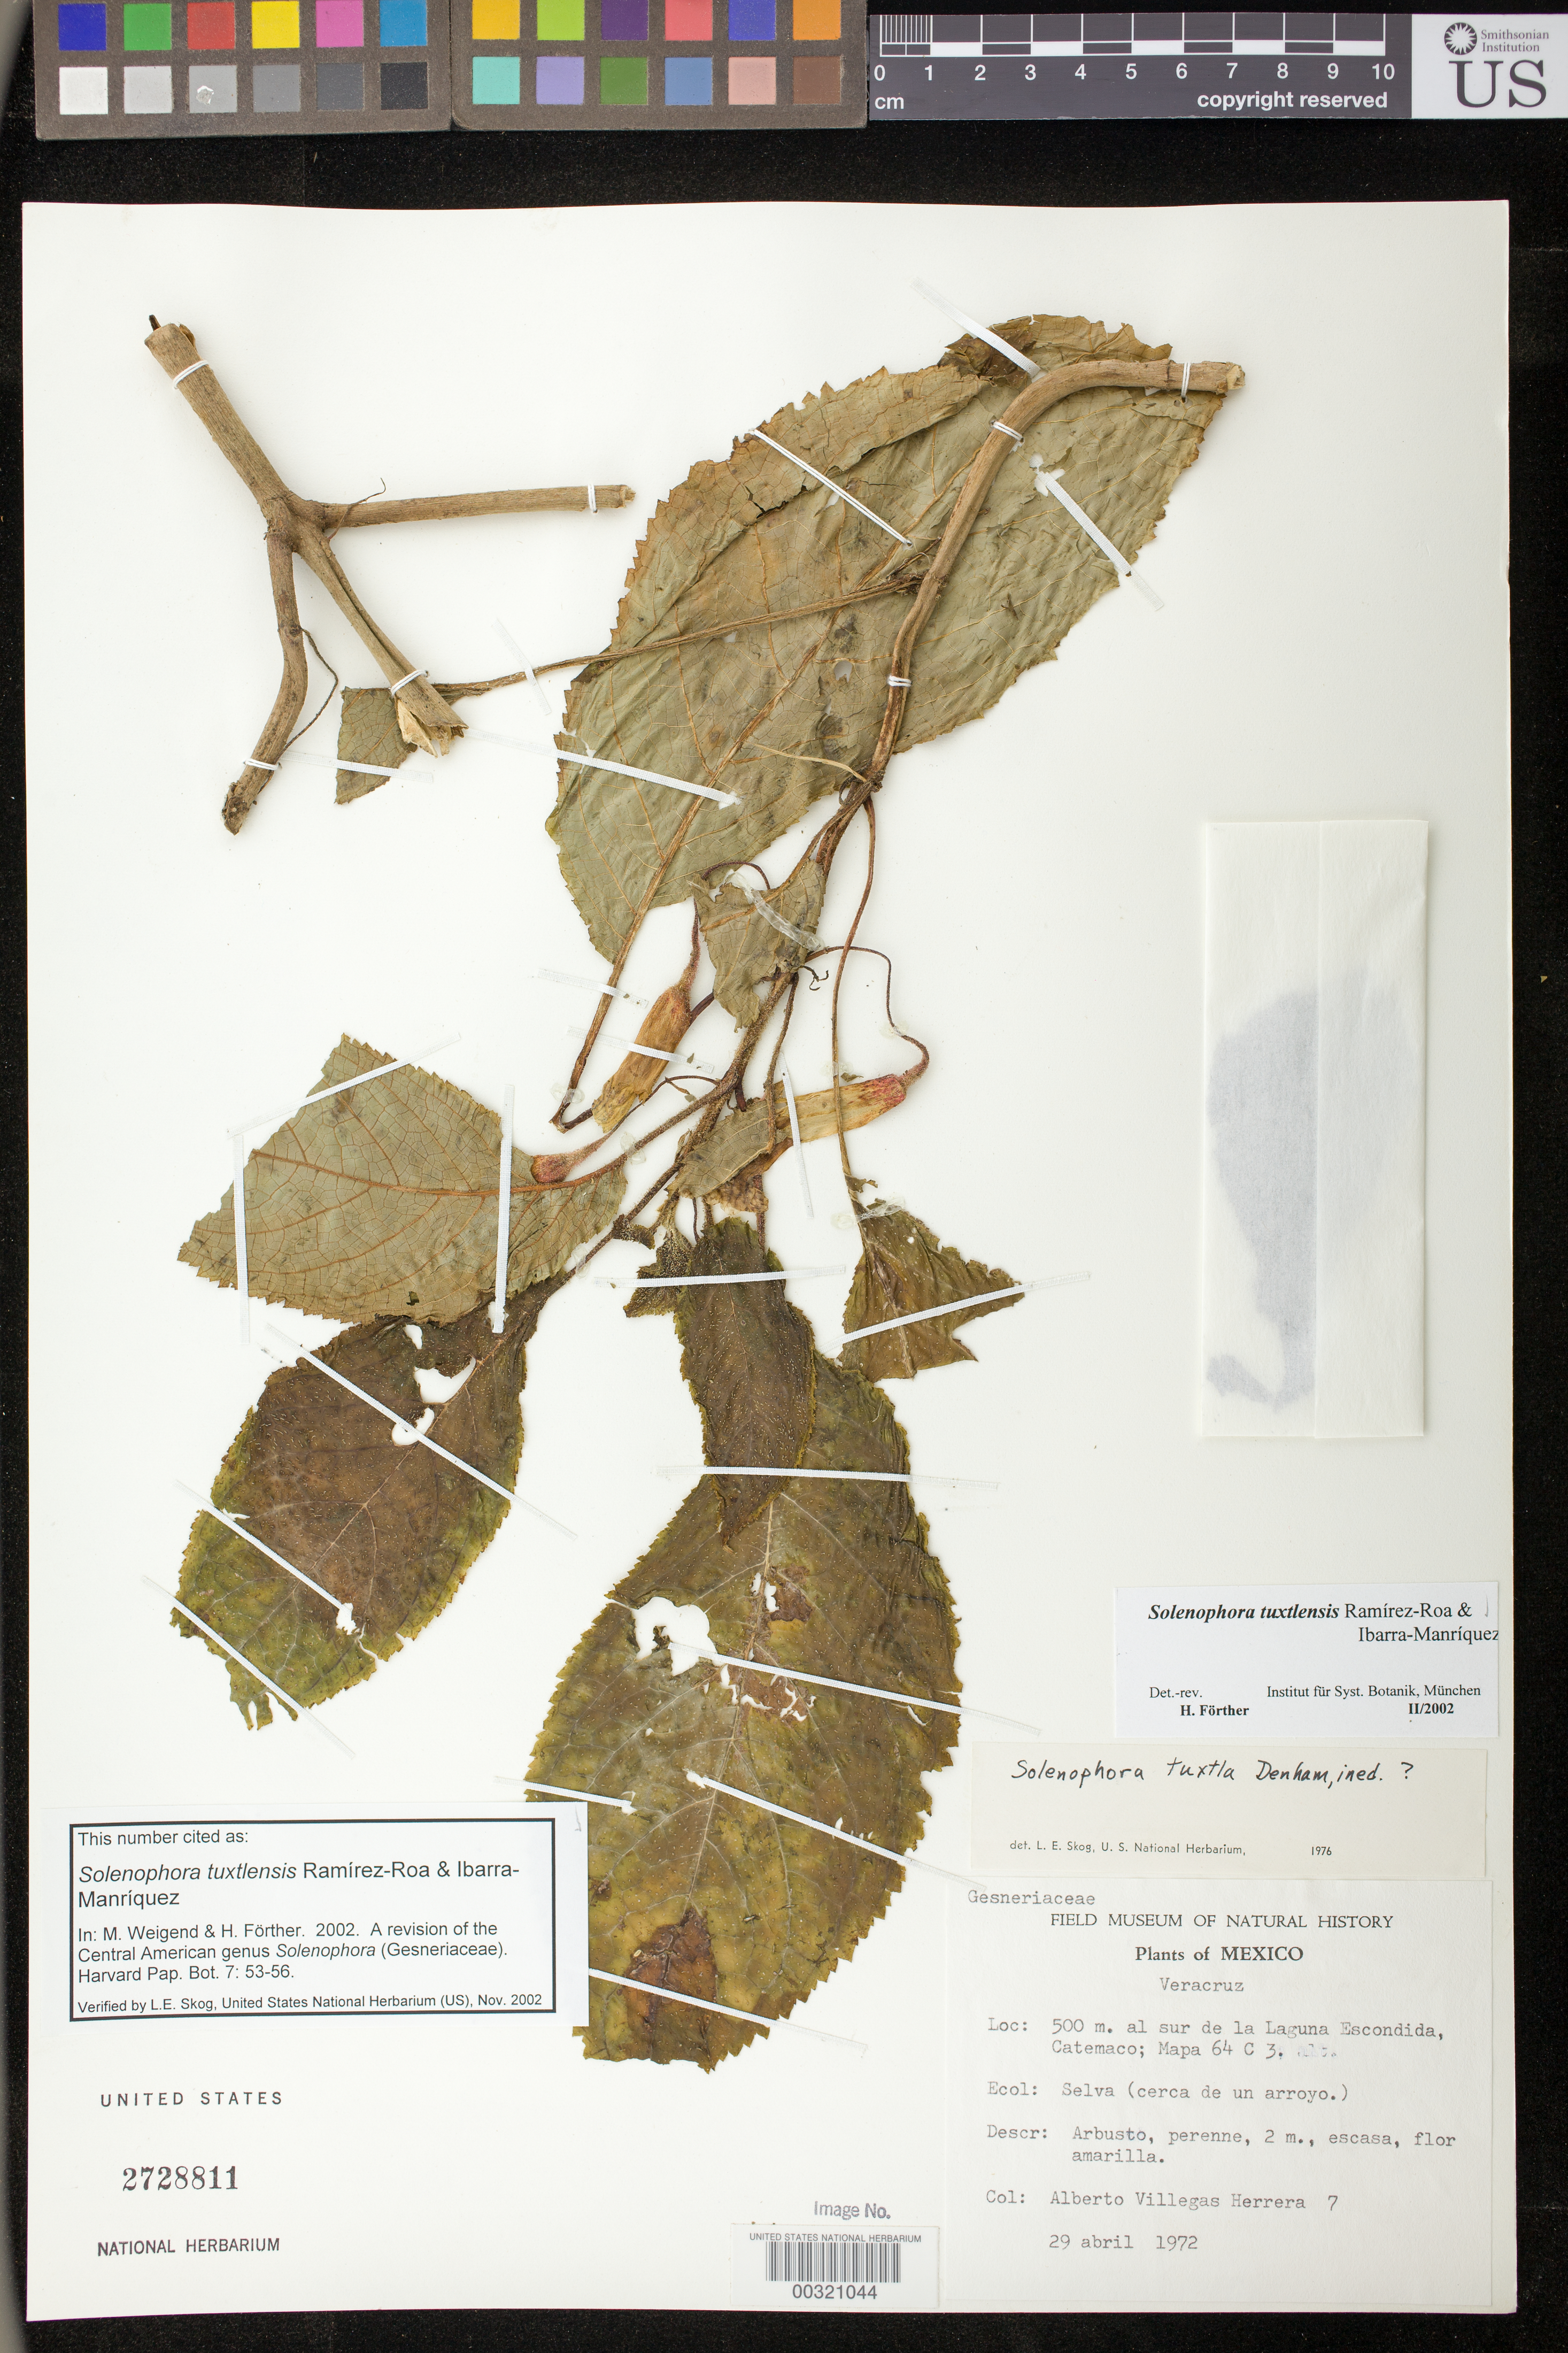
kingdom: Plantae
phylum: Tracheophyta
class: Magnoliopsida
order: Lamiales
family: Gesneriaceae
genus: Solenophora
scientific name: Solenophora tuxtlensis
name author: Ram.-Roa & Ibarra-Manr.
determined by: Weigend; Förther, Harald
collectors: A. Villegas Herrera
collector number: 7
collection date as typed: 29 Apr 1972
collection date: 1972-04-29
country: Mexico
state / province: Veracruz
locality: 500 m al S de La Laguna Escondida, Catemaco; Mapa 64 C 3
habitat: Selva (cerca de un arroyo)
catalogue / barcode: US 2728811